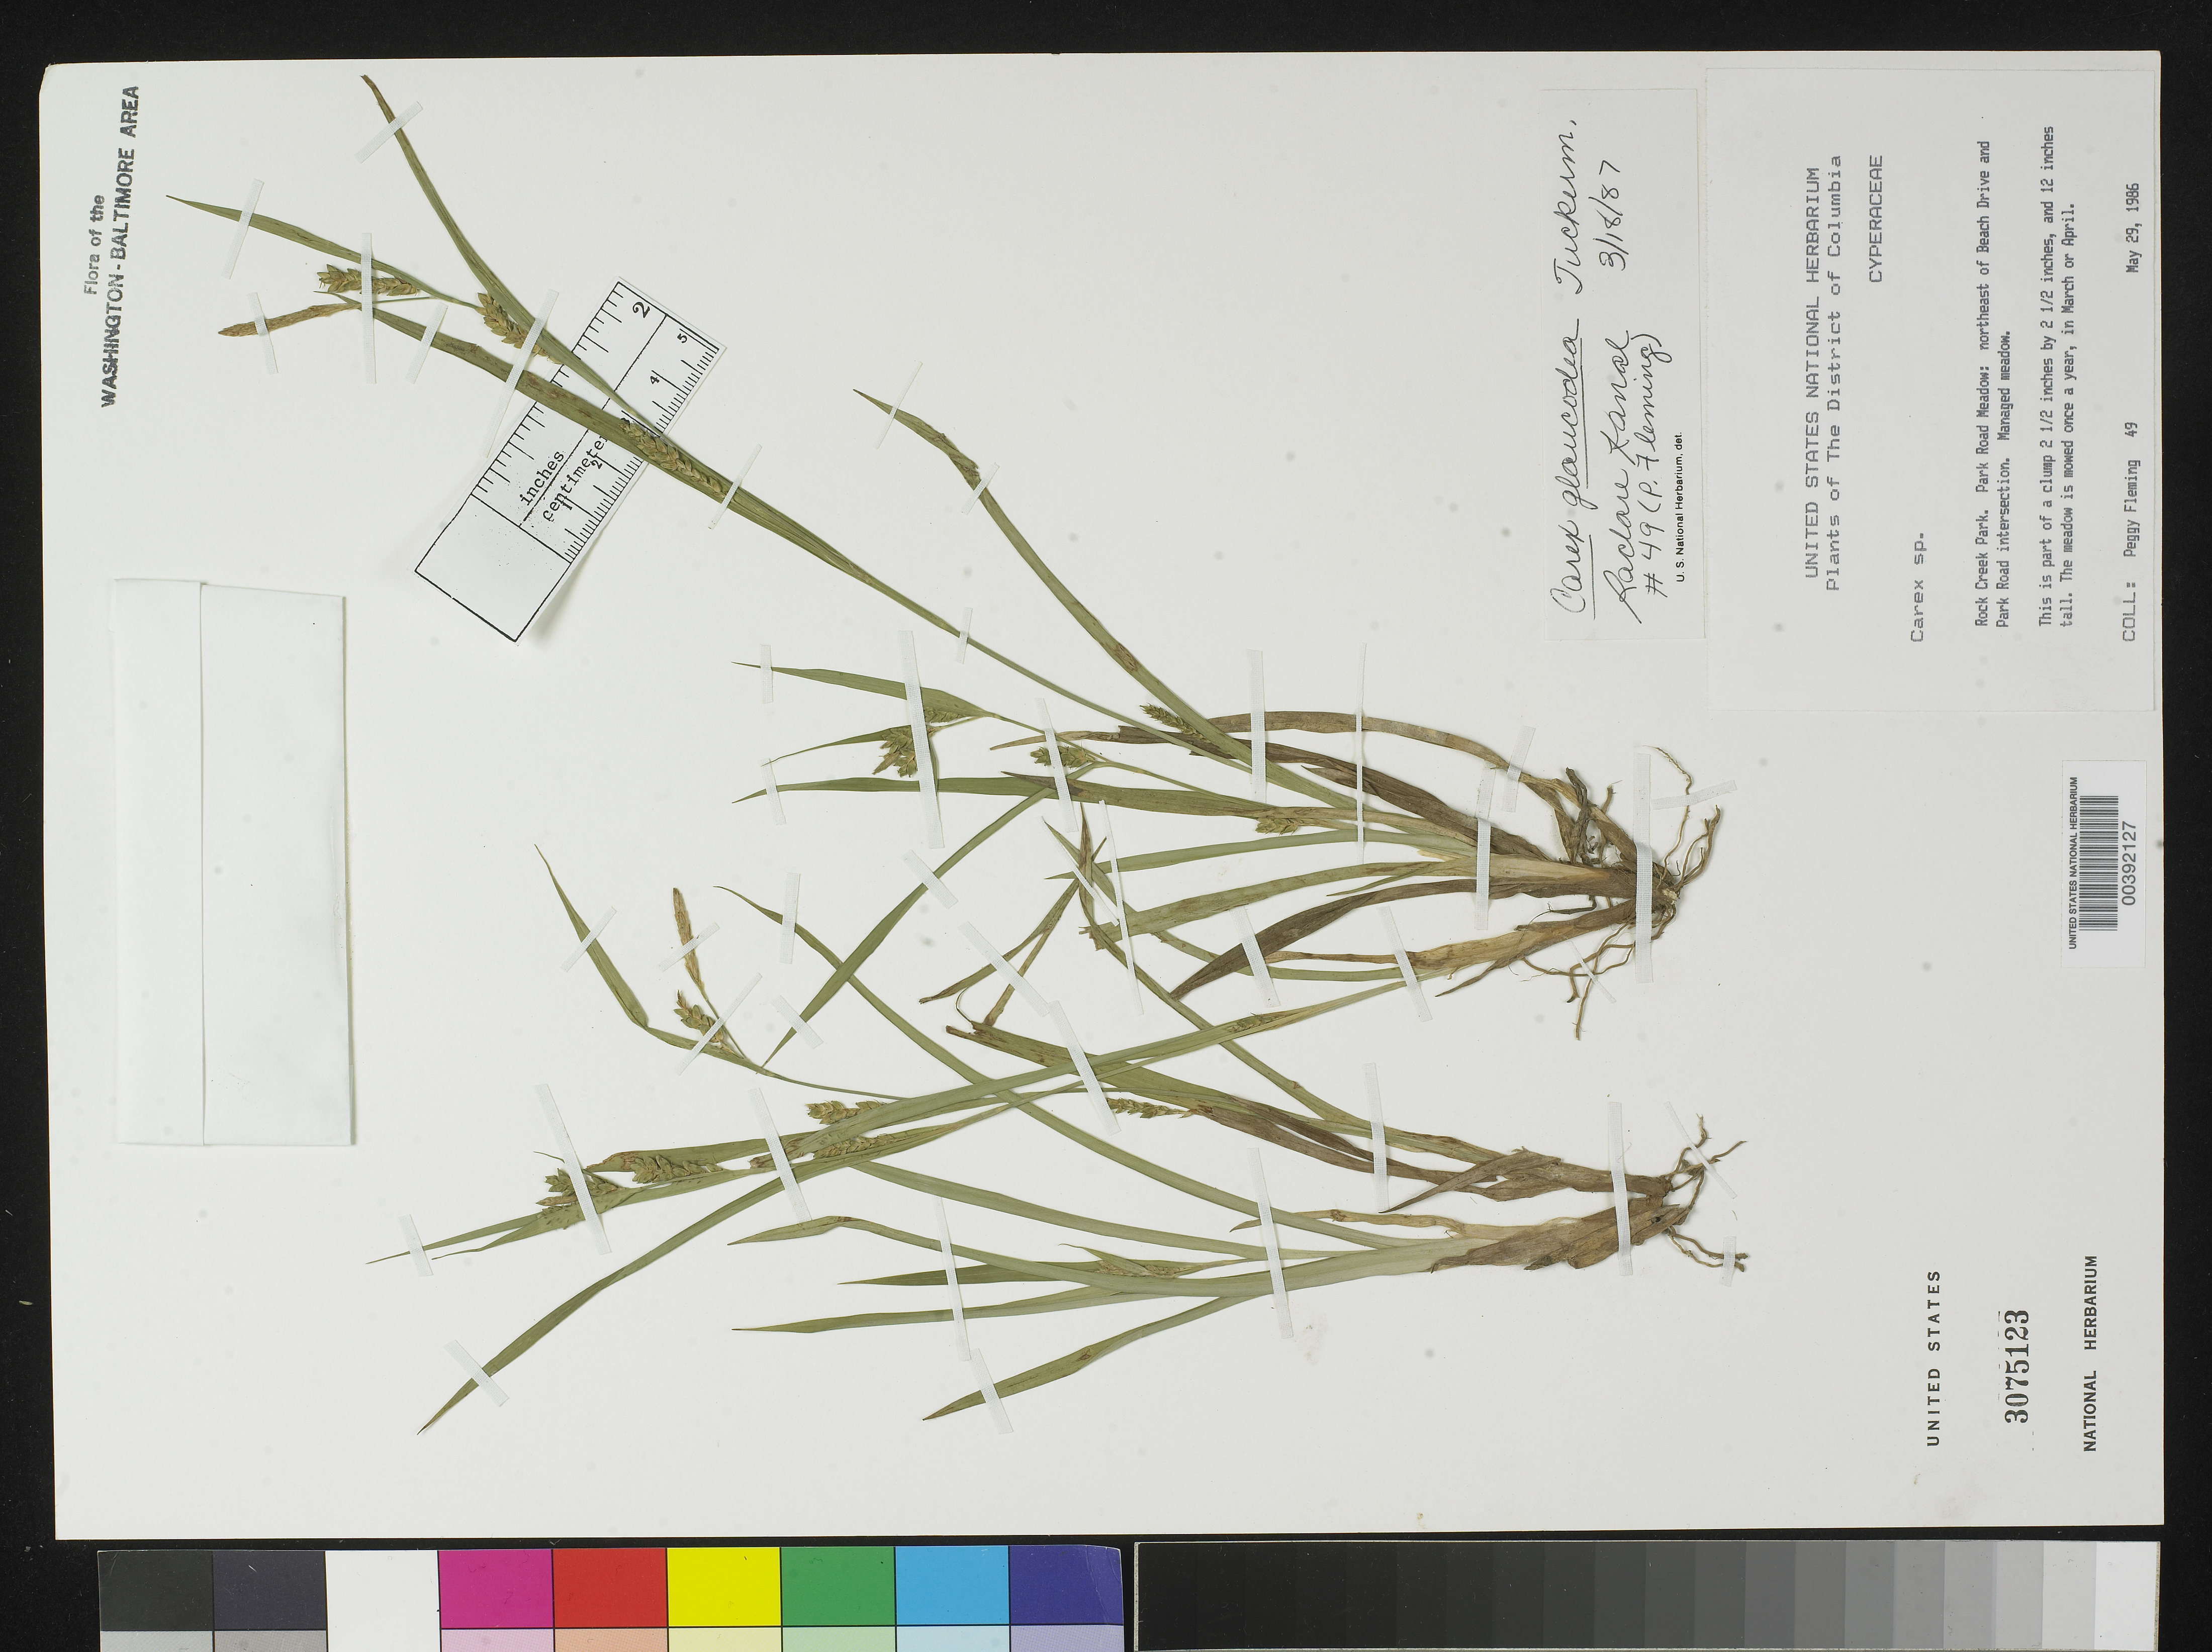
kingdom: Plantae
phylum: Tracheophyta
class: Liliopsida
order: Poales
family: Cyperaceae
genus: Carex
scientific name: Carex glaucodea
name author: Tuck. ex Olney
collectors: P. Fleming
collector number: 49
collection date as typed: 29 May 1986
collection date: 1986-05-29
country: United States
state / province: District of Columbia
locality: Rock Creek Park, NE of Beach Drive and Park Road Rock Creek Park & vicinity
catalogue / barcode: US 3075123